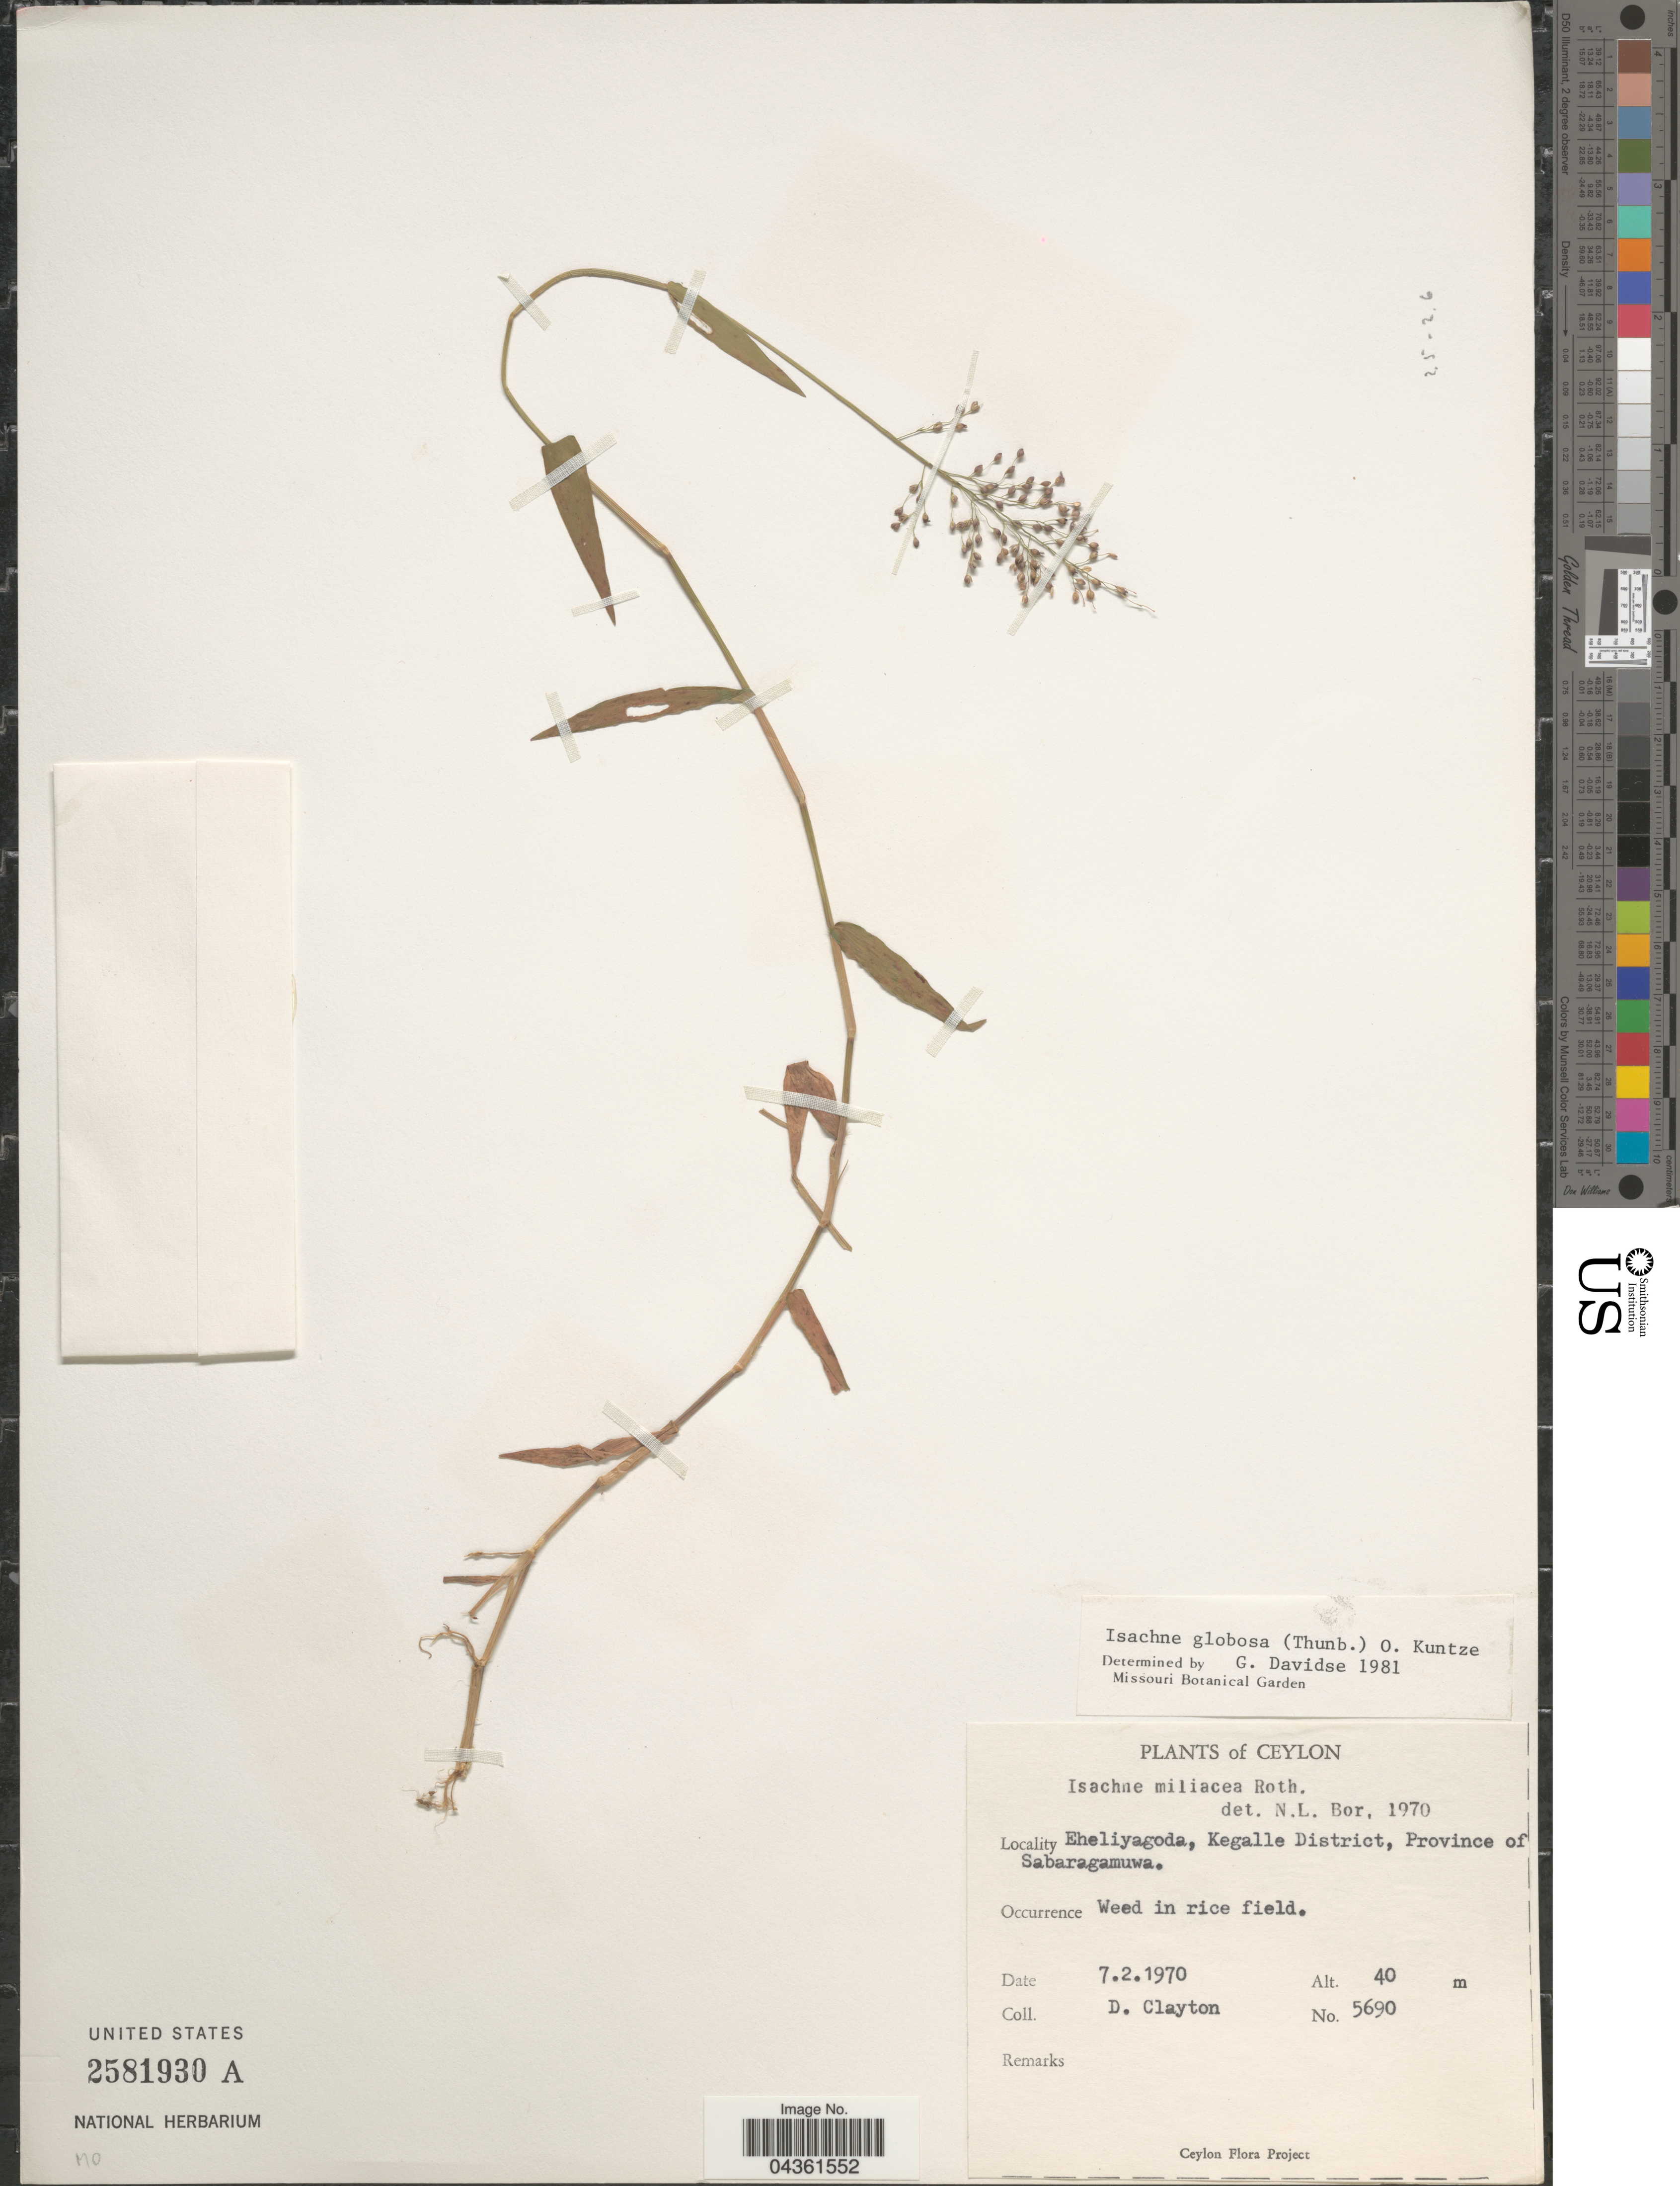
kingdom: Plantae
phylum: Tracheophyta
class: Liliopsida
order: Poales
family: Poaceae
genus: Isachne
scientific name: Isachne globosa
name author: (Thunb.) Kuntze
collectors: D. Clayton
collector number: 5690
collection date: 1970-02-07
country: Sri Lanka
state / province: Sabaragamuwa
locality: Ceylon. Eheliyagoda, Kegalle District.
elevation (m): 40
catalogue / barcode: US 2581930A